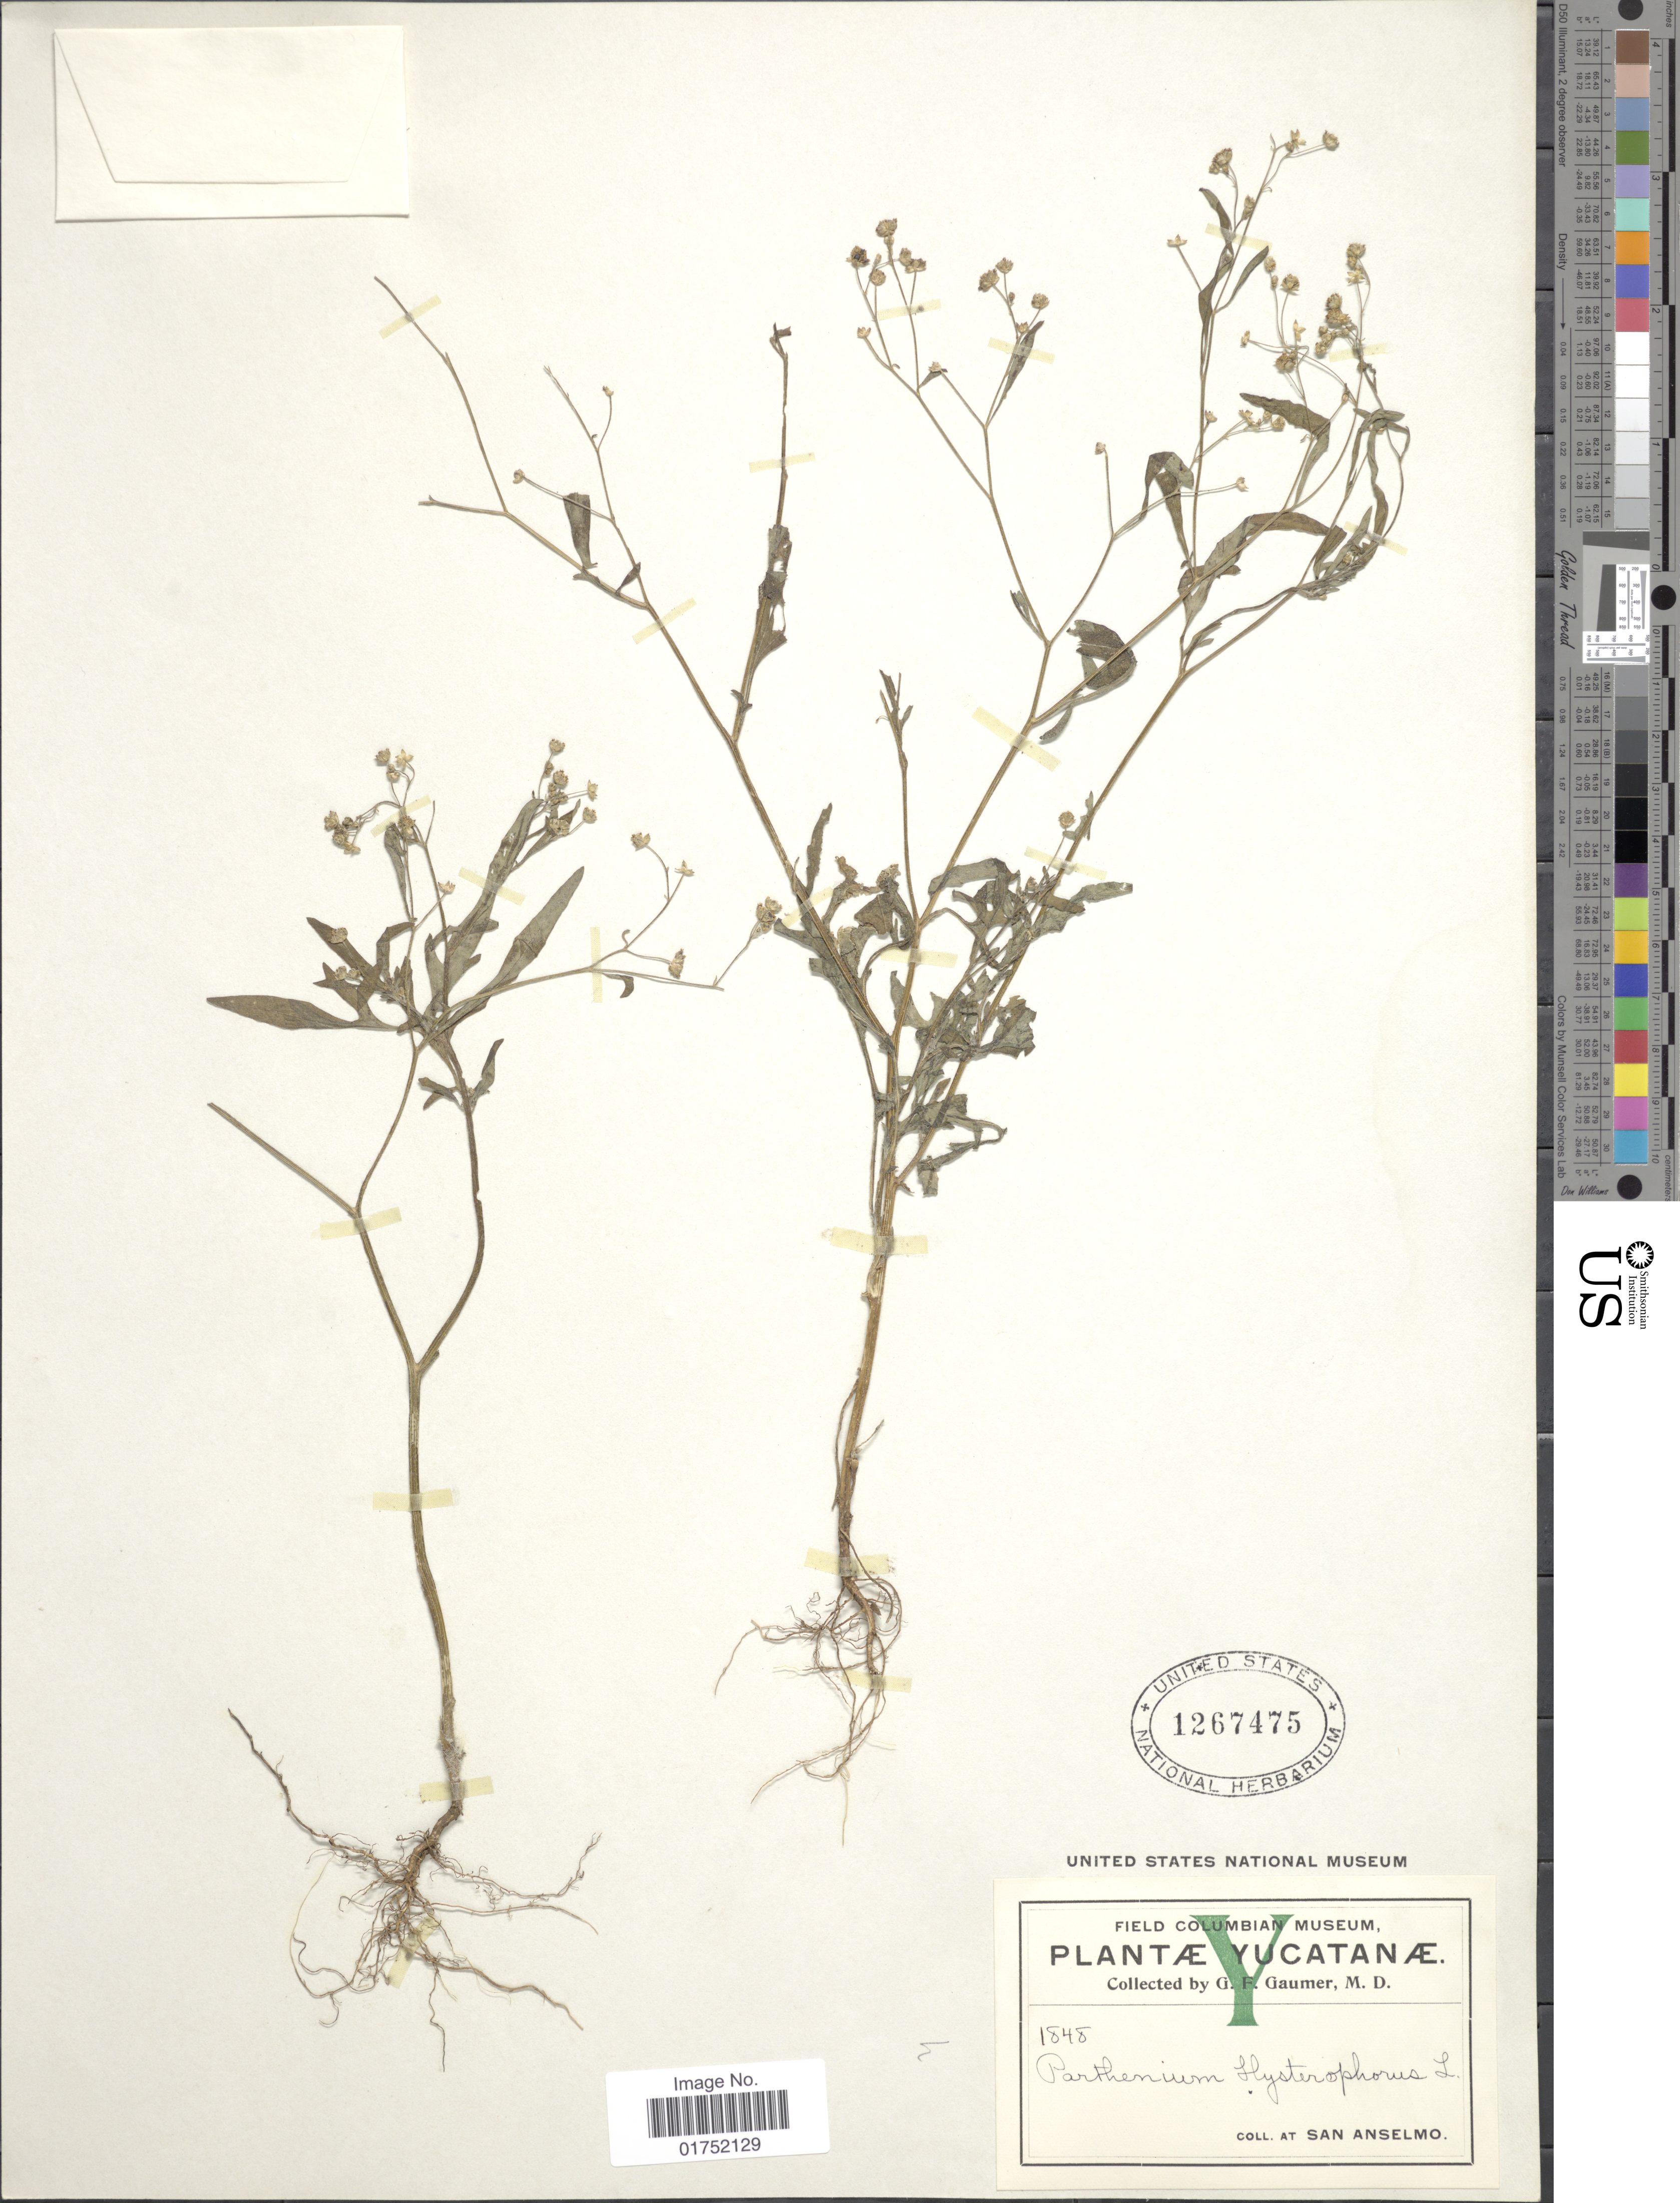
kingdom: Plantae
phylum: Tracheophyta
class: Magnoliopsida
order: Asterales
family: Asteraceae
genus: Parthenium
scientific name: Parthenium hysterophorus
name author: L.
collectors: G. F. Gaumer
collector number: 1848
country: Mexico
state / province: Yucatán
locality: San Anselmo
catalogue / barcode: US 1267475